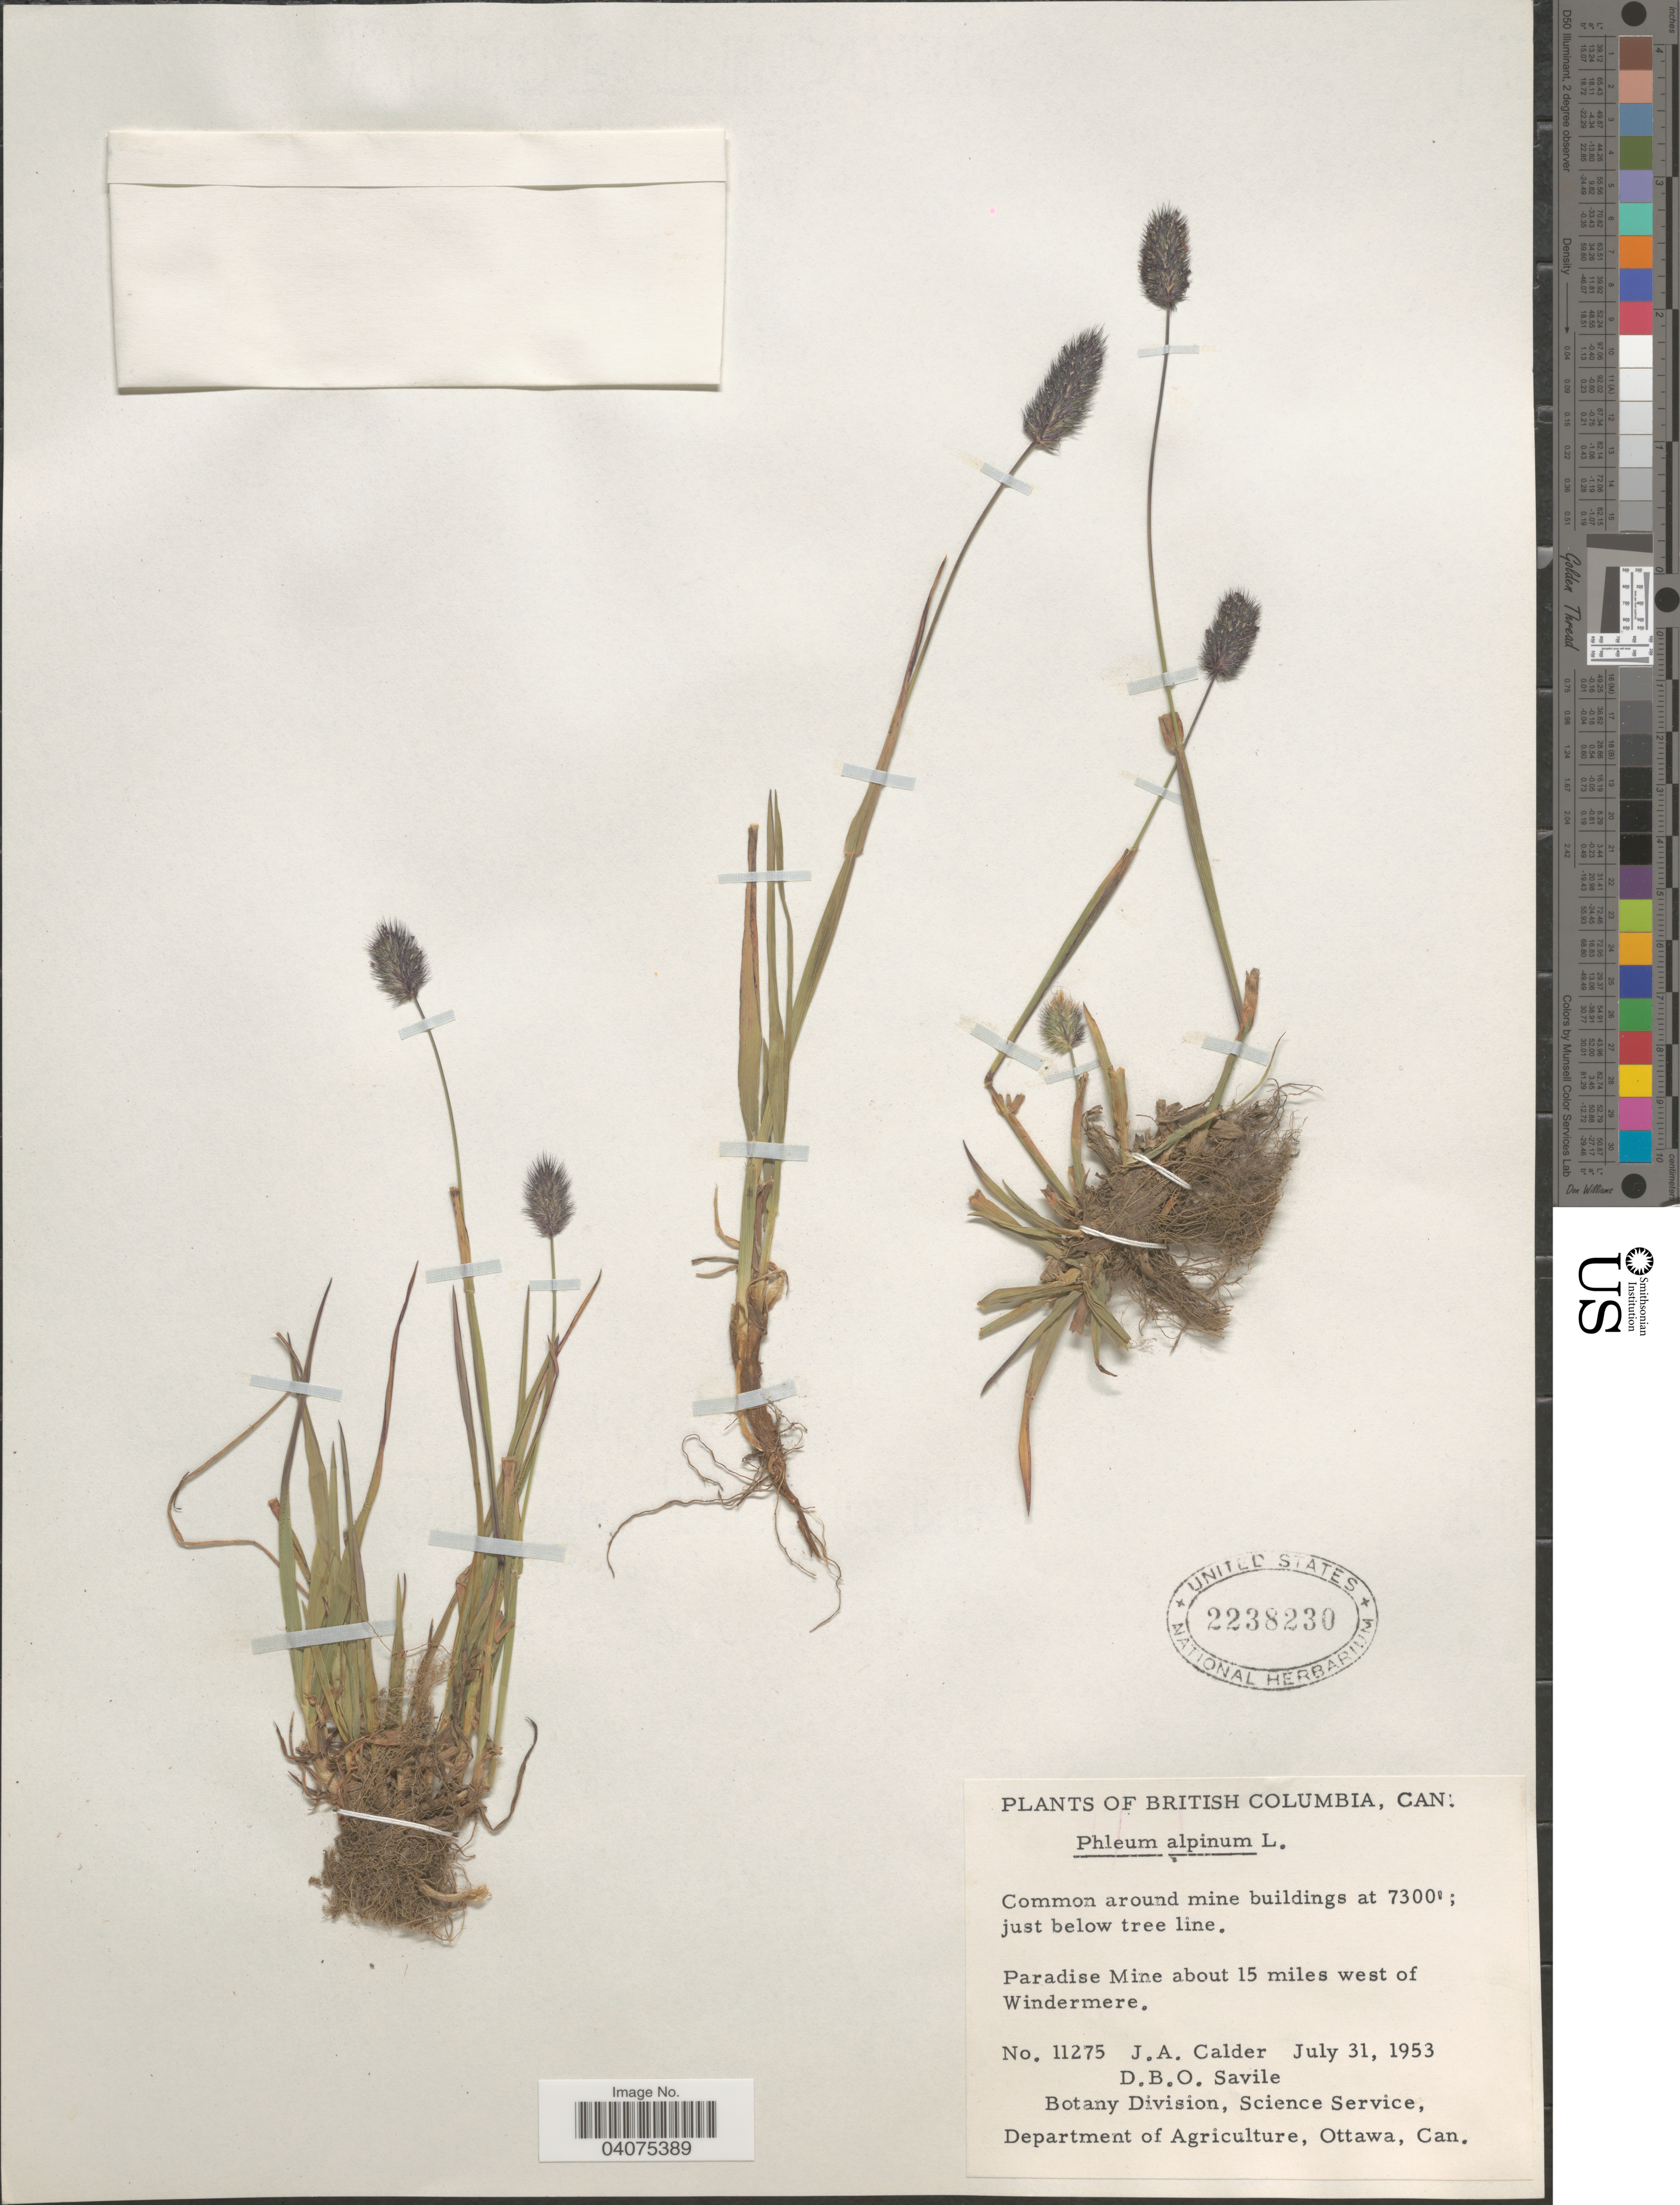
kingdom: Plantae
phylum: Tracheophyta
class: Liliopsida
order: Poales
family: Poaceae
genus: Phleum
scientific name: Phleum alpinum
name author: L.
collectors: J. A. Calder & D. Savile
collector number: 11275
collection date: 1953-07-31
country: Canada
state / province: British Columbia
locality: Around mine buildings; just below tree line. Paradise Mine about 15 miles west of Windermere.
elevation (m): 2225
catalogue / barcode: US 2238230